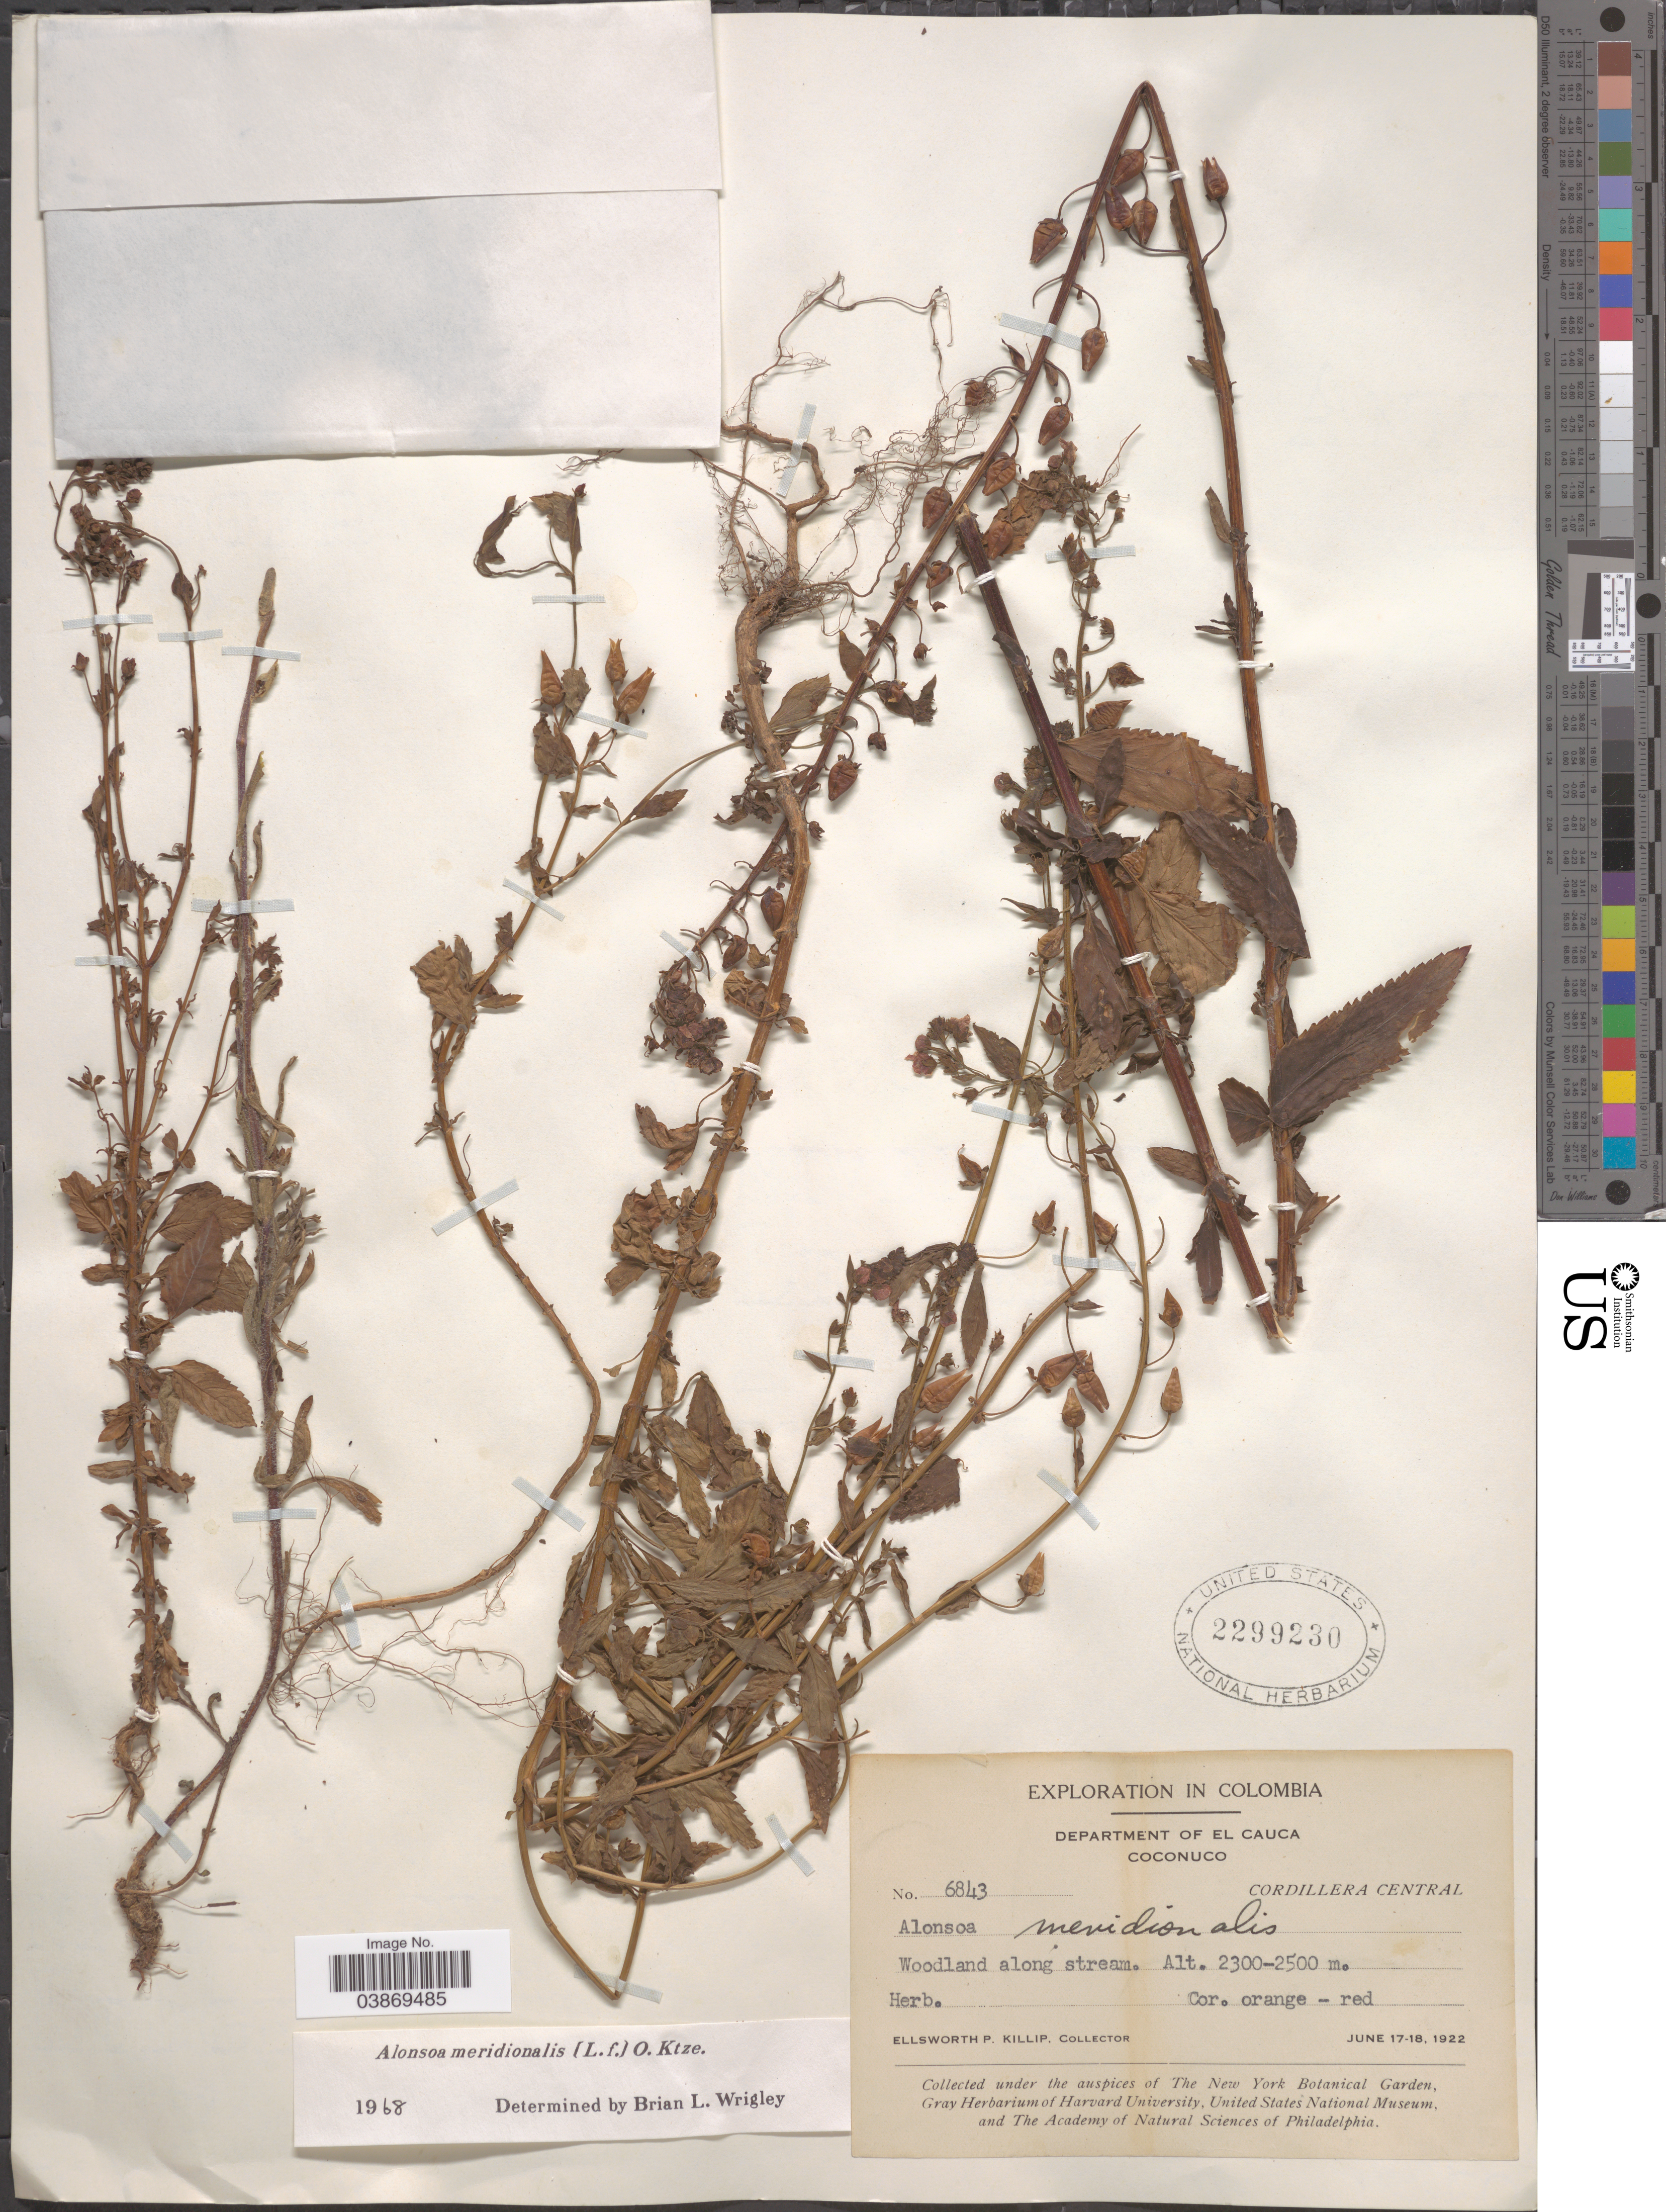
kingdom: Plantae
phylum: Tracheophyta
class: Magnoliopsida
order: Lamiales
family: Scrophulariaceae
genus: Alonsoa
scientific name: Alonsoa meridionalis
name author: (L. f.) Kuntze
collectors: E. P. Killip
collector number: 6843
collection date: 1922-06-17/1922-06-18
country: Colombia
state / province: Cauca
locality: Department of El Cauca. Coconuco. Cordillera Central. Woodland along stream.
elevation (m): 2300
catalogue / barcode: US 2299230